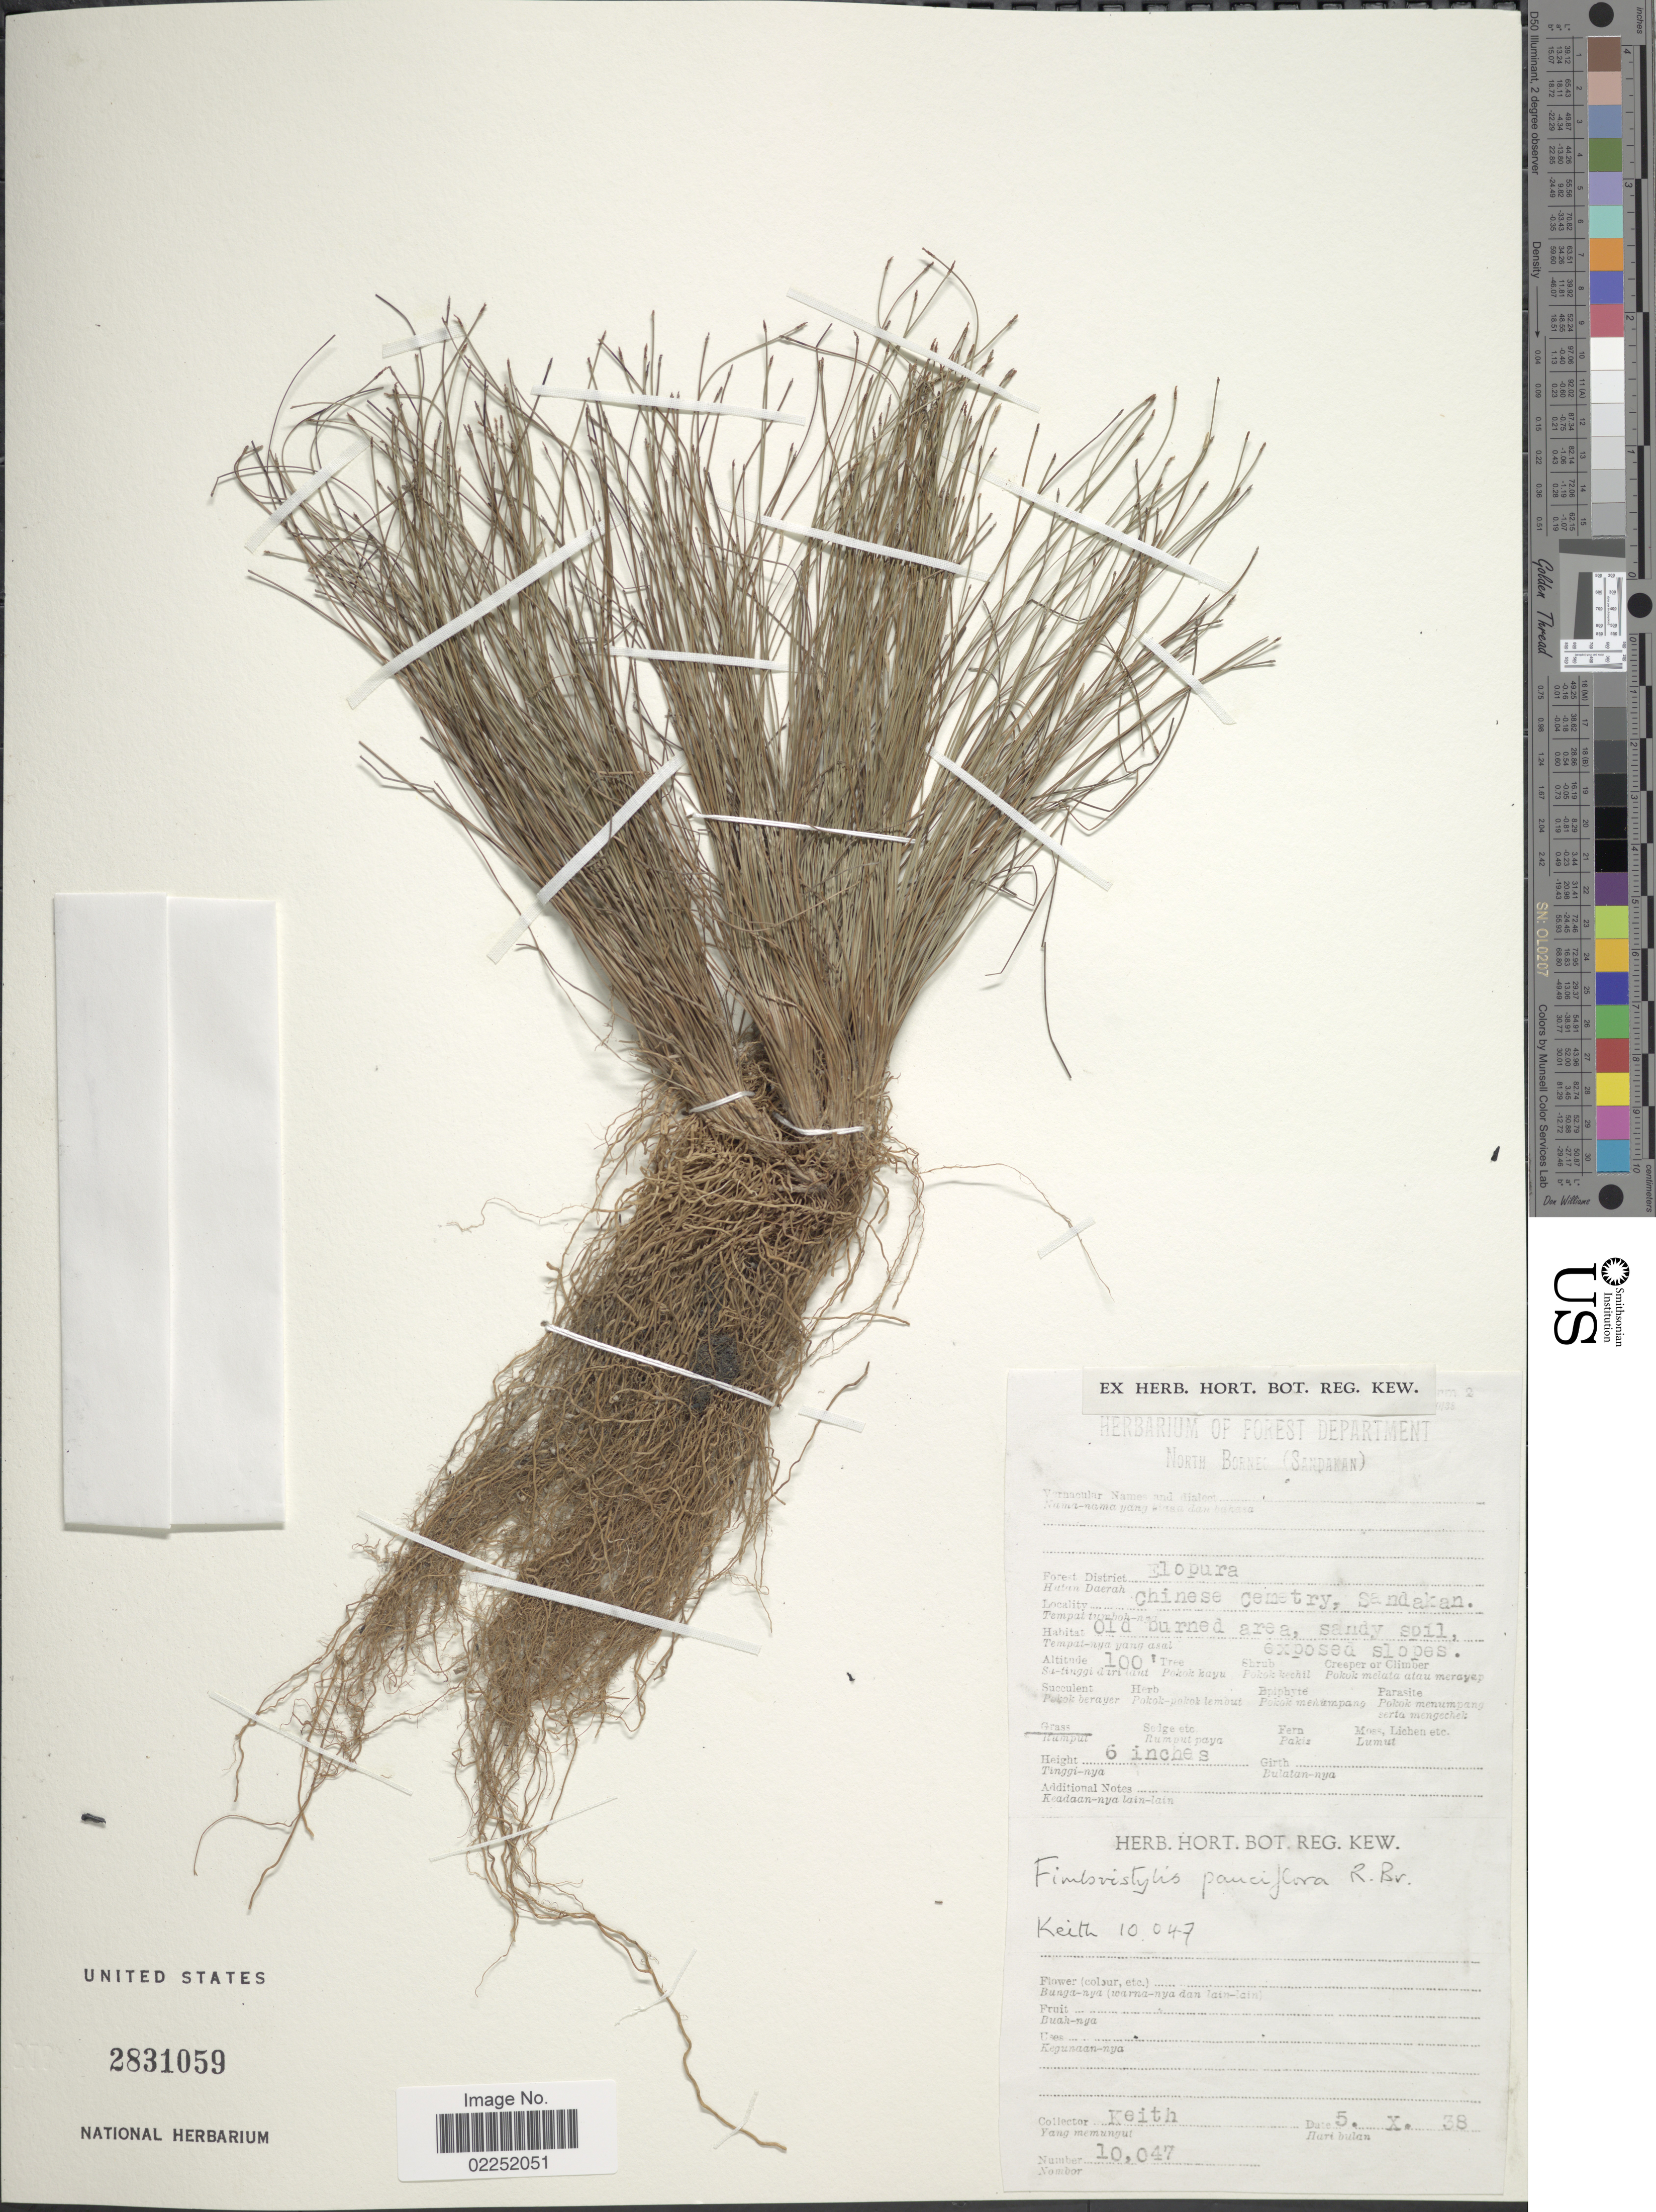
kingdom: Plantae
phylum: Tracheophyta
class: Liliopsida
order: Poales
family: Cyperaceae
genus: Fimbristylis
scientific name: Fimbristylis pauciflora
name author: R. Br.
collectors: -. Keith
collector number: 10047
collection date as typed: Transcribed d/m/y: 5/10/38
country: Malaysia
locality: Elopura, Chinese Cemetry, Sandakan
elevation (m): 30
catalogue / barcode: US 2831059